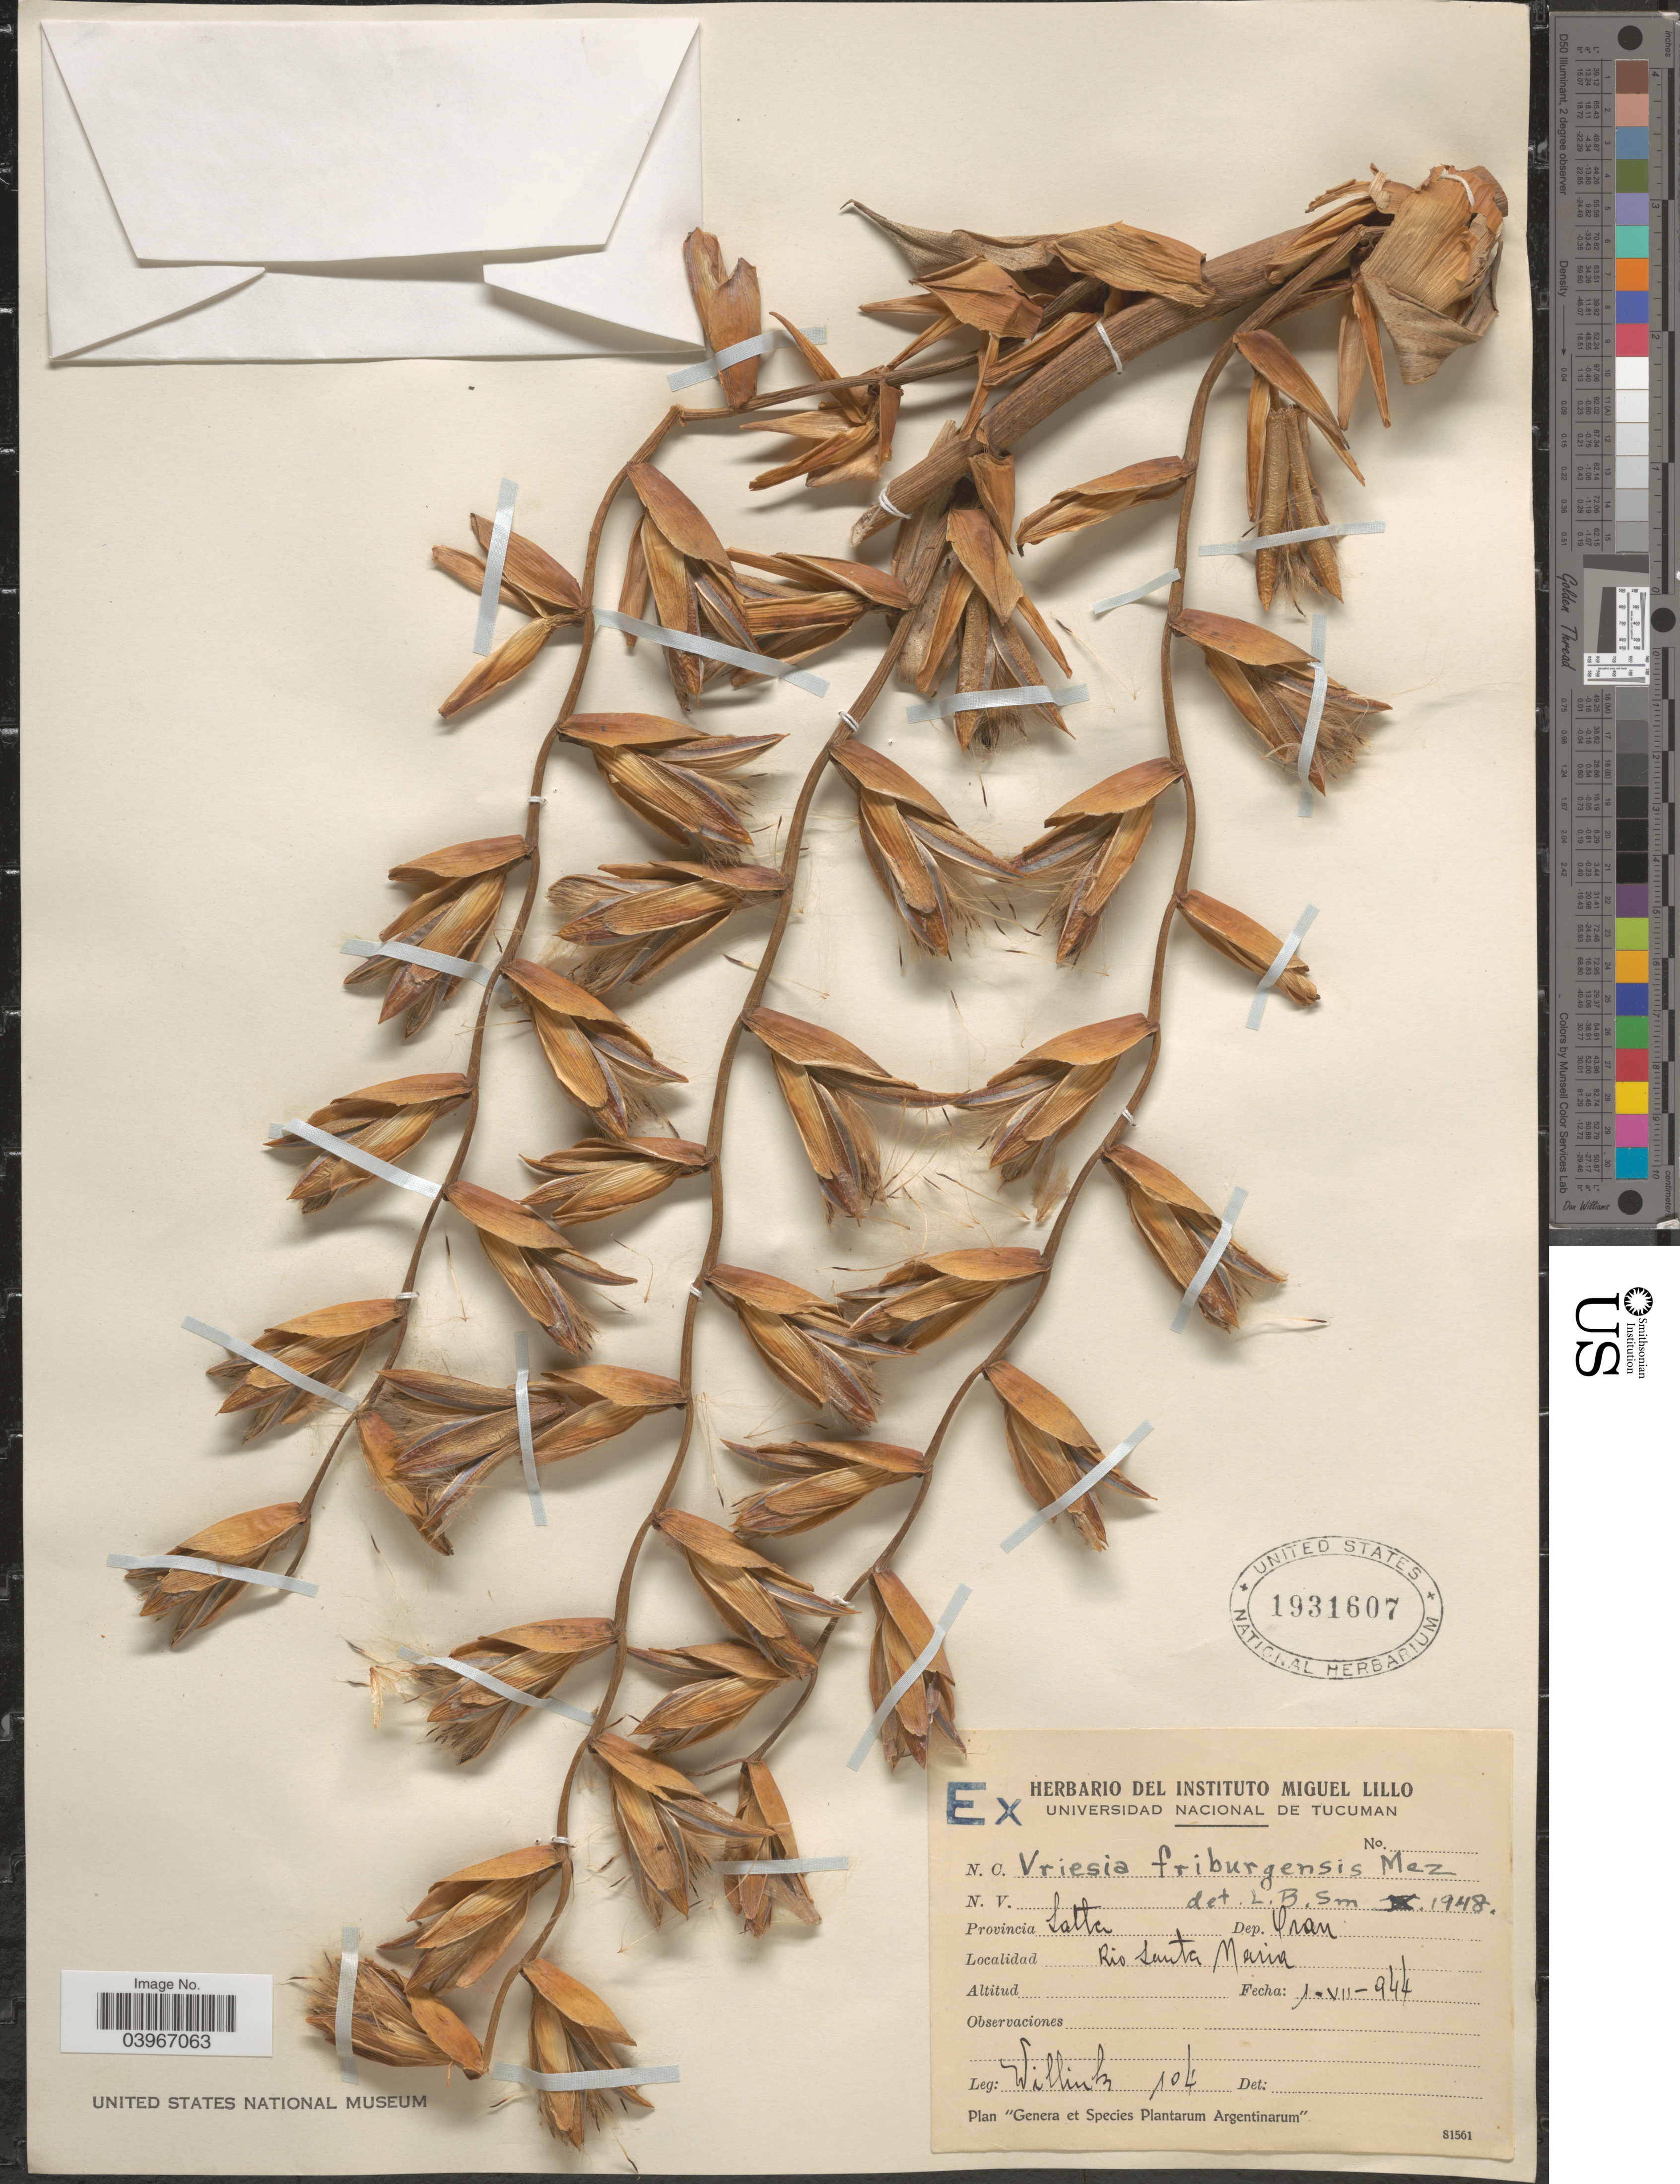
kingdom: Plantae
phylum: Tracheophyta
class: Liliopsida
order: Poales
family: Bromeliaceae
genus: Vriesea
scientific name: Vriesea friburguensis var. friburguensis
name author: Mez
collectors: Willink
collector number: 104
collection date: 1944-07-01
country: Argentina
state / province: Salta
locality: Dep. Uran. Rio Santa Maria.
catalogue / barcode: US 1931607